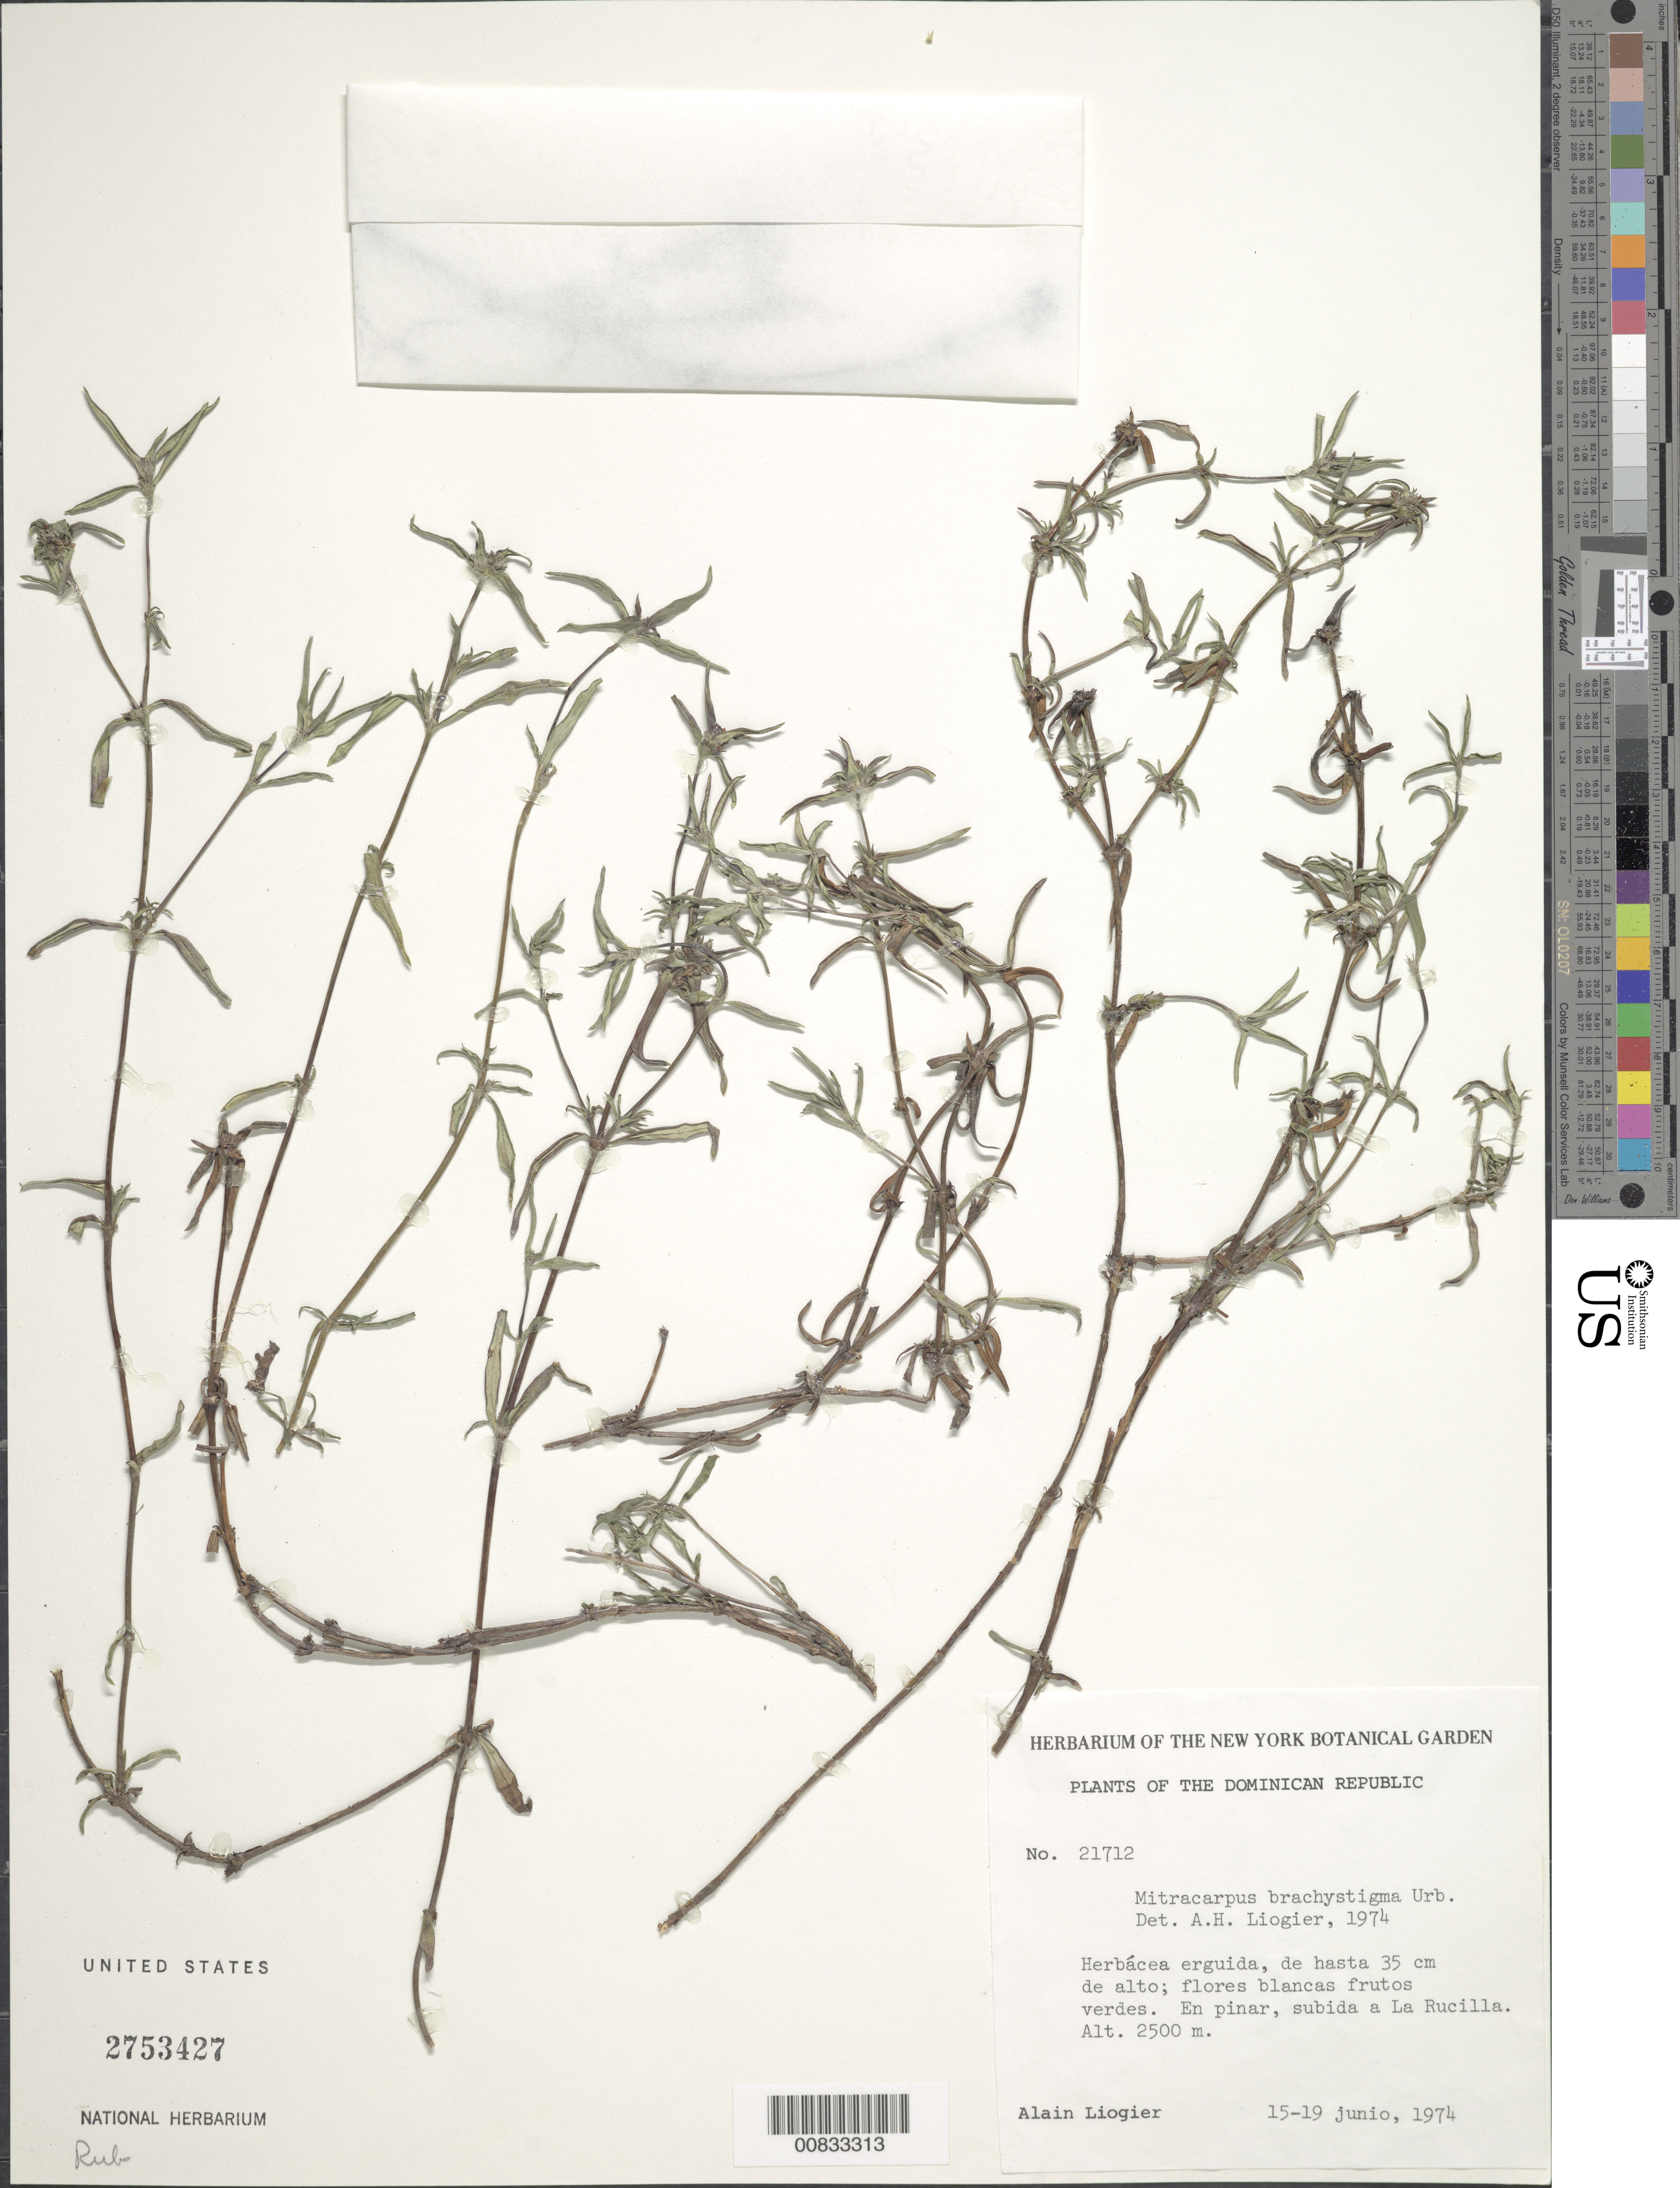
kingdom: Plantae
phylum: Tracheophyta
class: Magnoliopsida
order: Gentianales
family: Rubiaceae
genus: Mitracarpus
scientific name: Mitracarpus brachystigma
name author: Urb.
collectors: A. H. Liogier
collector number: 21712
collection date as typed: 15 Jun 1974 to 19 Jun 1974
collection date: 1974-06-15/1974-06-19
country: Dominican Republic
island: Hispaniola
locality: Subida a la Rucilla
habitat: En pinar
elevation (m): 2500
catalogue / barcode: US 2753427